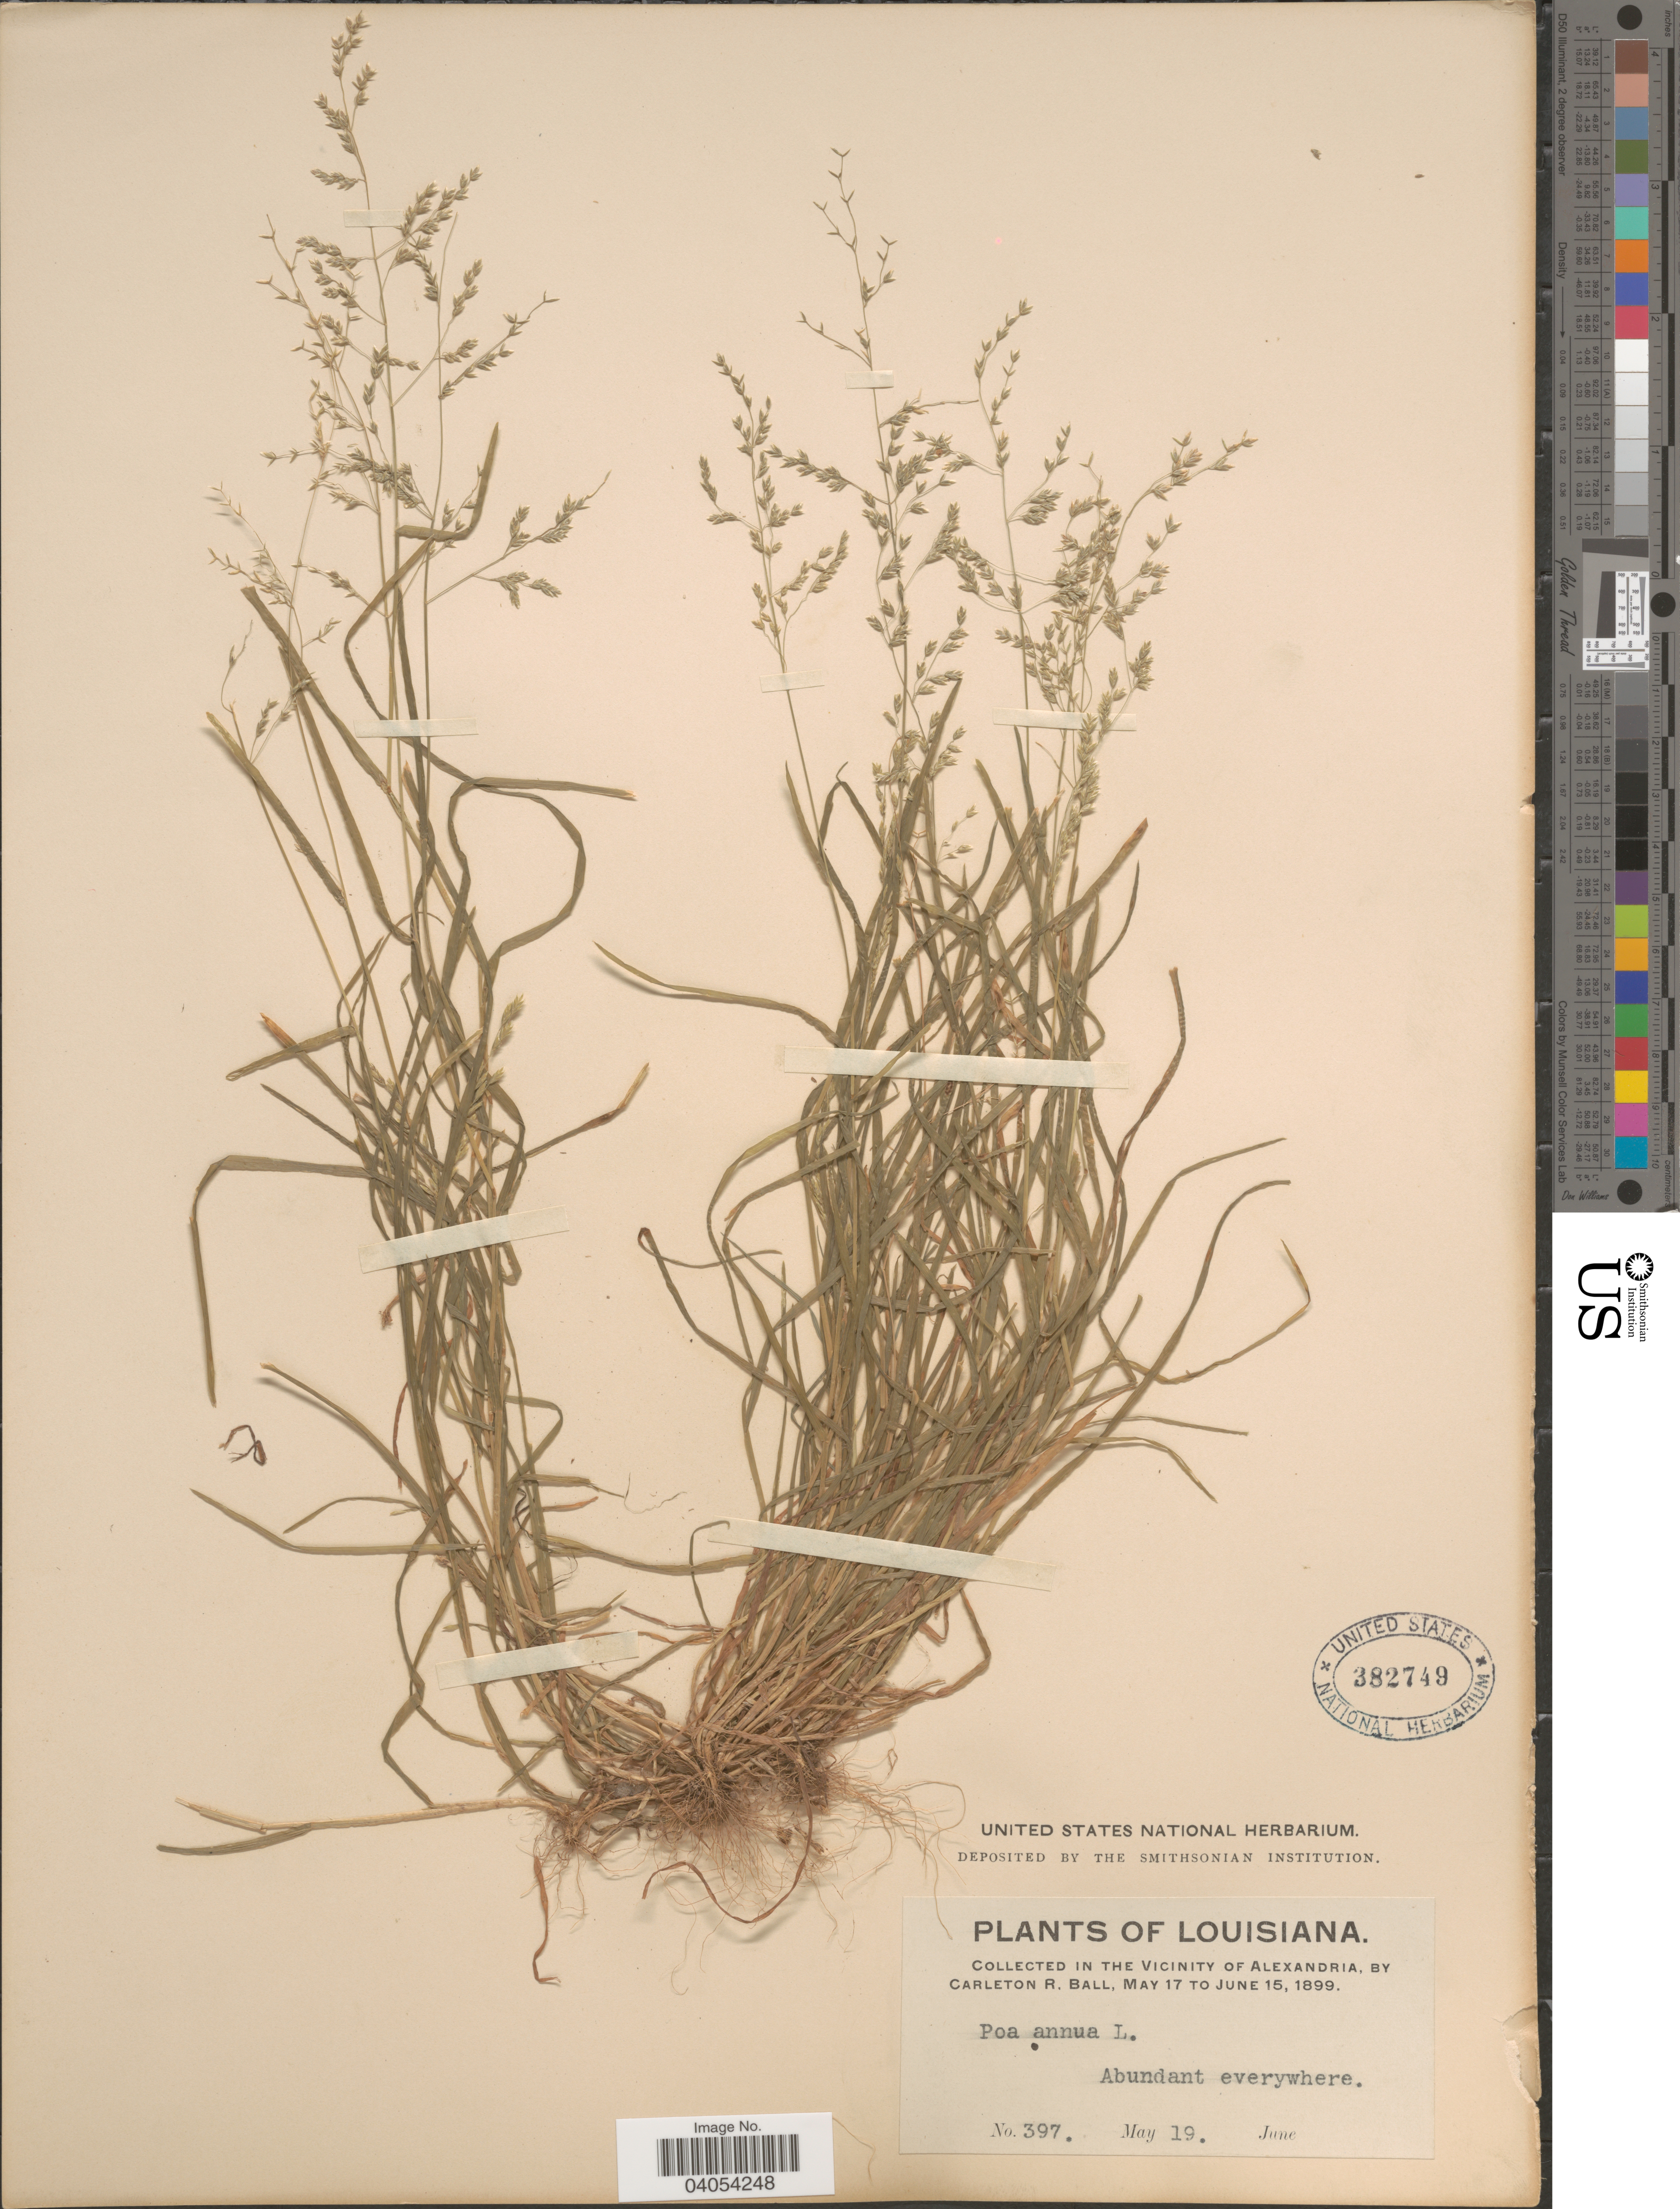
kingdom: Plantae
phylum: Tracheophyta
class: Liliopsida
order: Poales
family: Poaceae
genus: Poa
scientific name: Poa annua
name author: L.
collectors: C. R. Ball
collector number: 397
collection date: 1899-05-19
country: United States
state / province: Louisiana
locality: In the Vicinity of Alexandria.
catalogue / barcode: US 382749